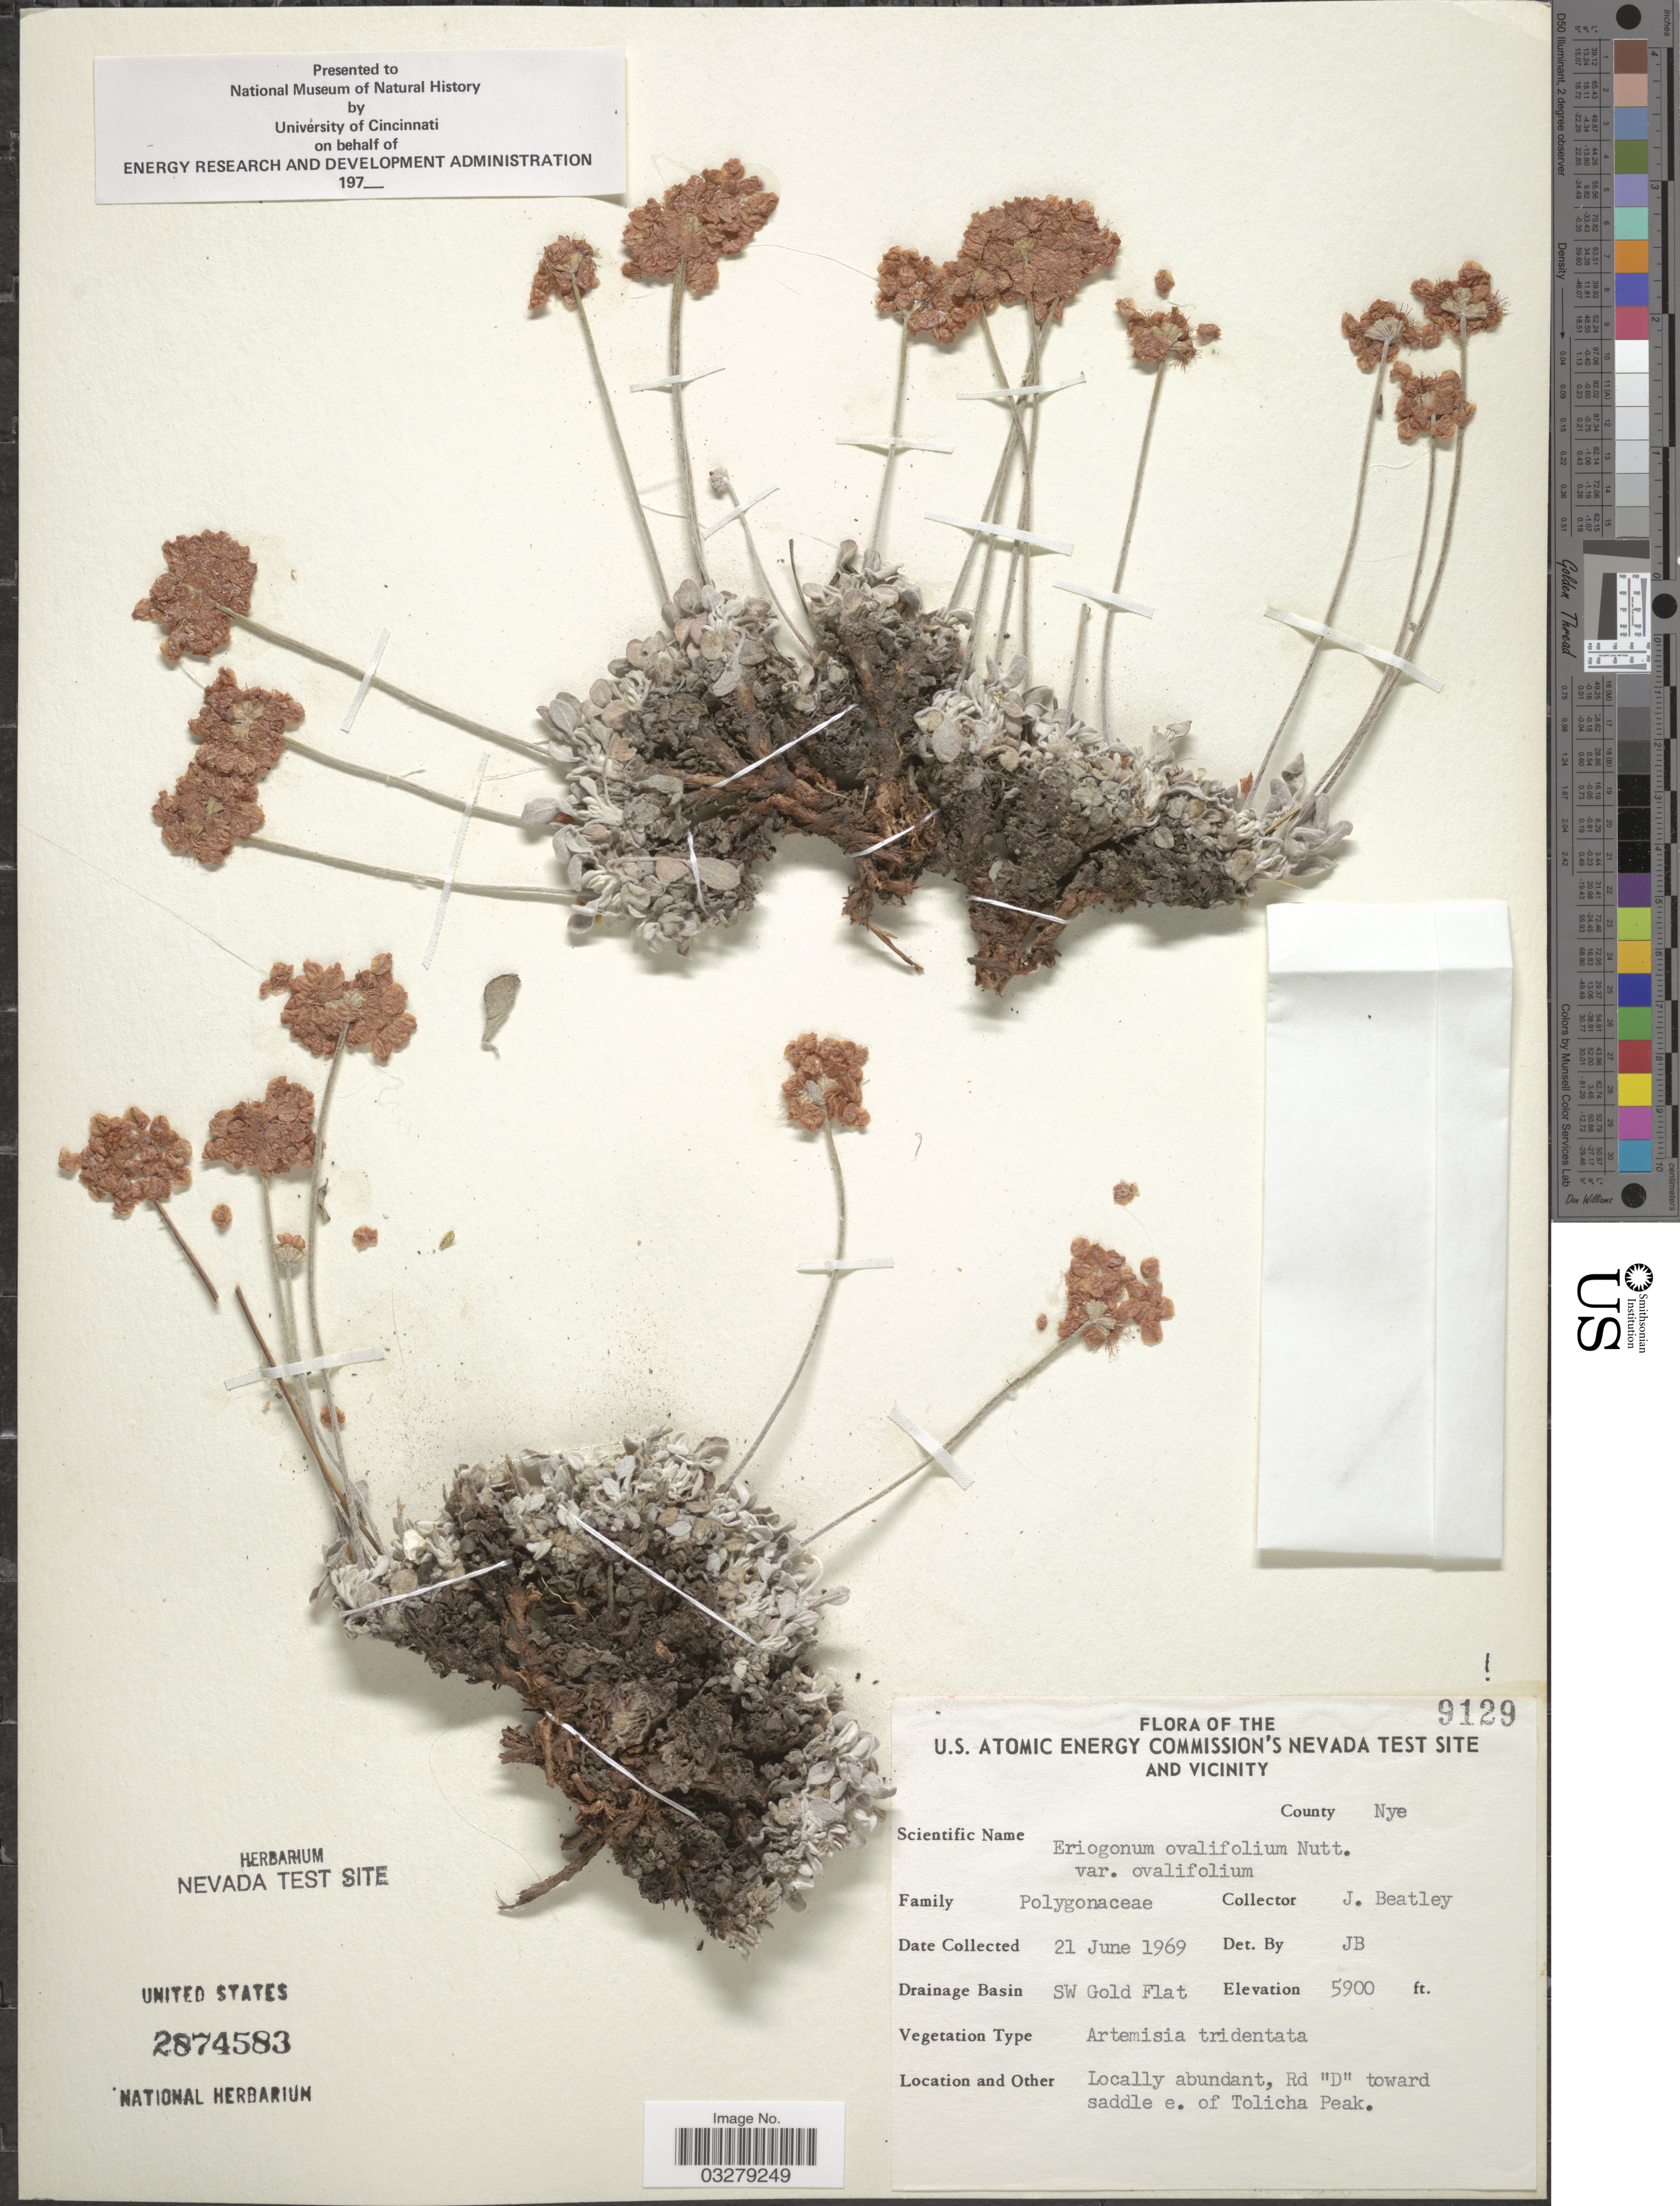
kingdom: Plantae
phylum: Tracheophyta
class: Magnoliopsida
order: Caryophyllales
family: Polygonaceae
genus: Eriogonum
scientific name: Eriogonum ovalifolium var. ovalifolium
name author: Nutt.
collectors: J. C. Beatley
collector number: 9129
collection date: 1969-06-21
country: United States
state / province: Nevada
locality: U.S. Atomic Energy Commission's Nevada Test Site and vicinity. County Nye. Drainage Basin SW Gold Flat. Rd "D" toward saddle e. of Tolicha Peak.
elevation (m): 1798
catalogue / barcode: US 2874853